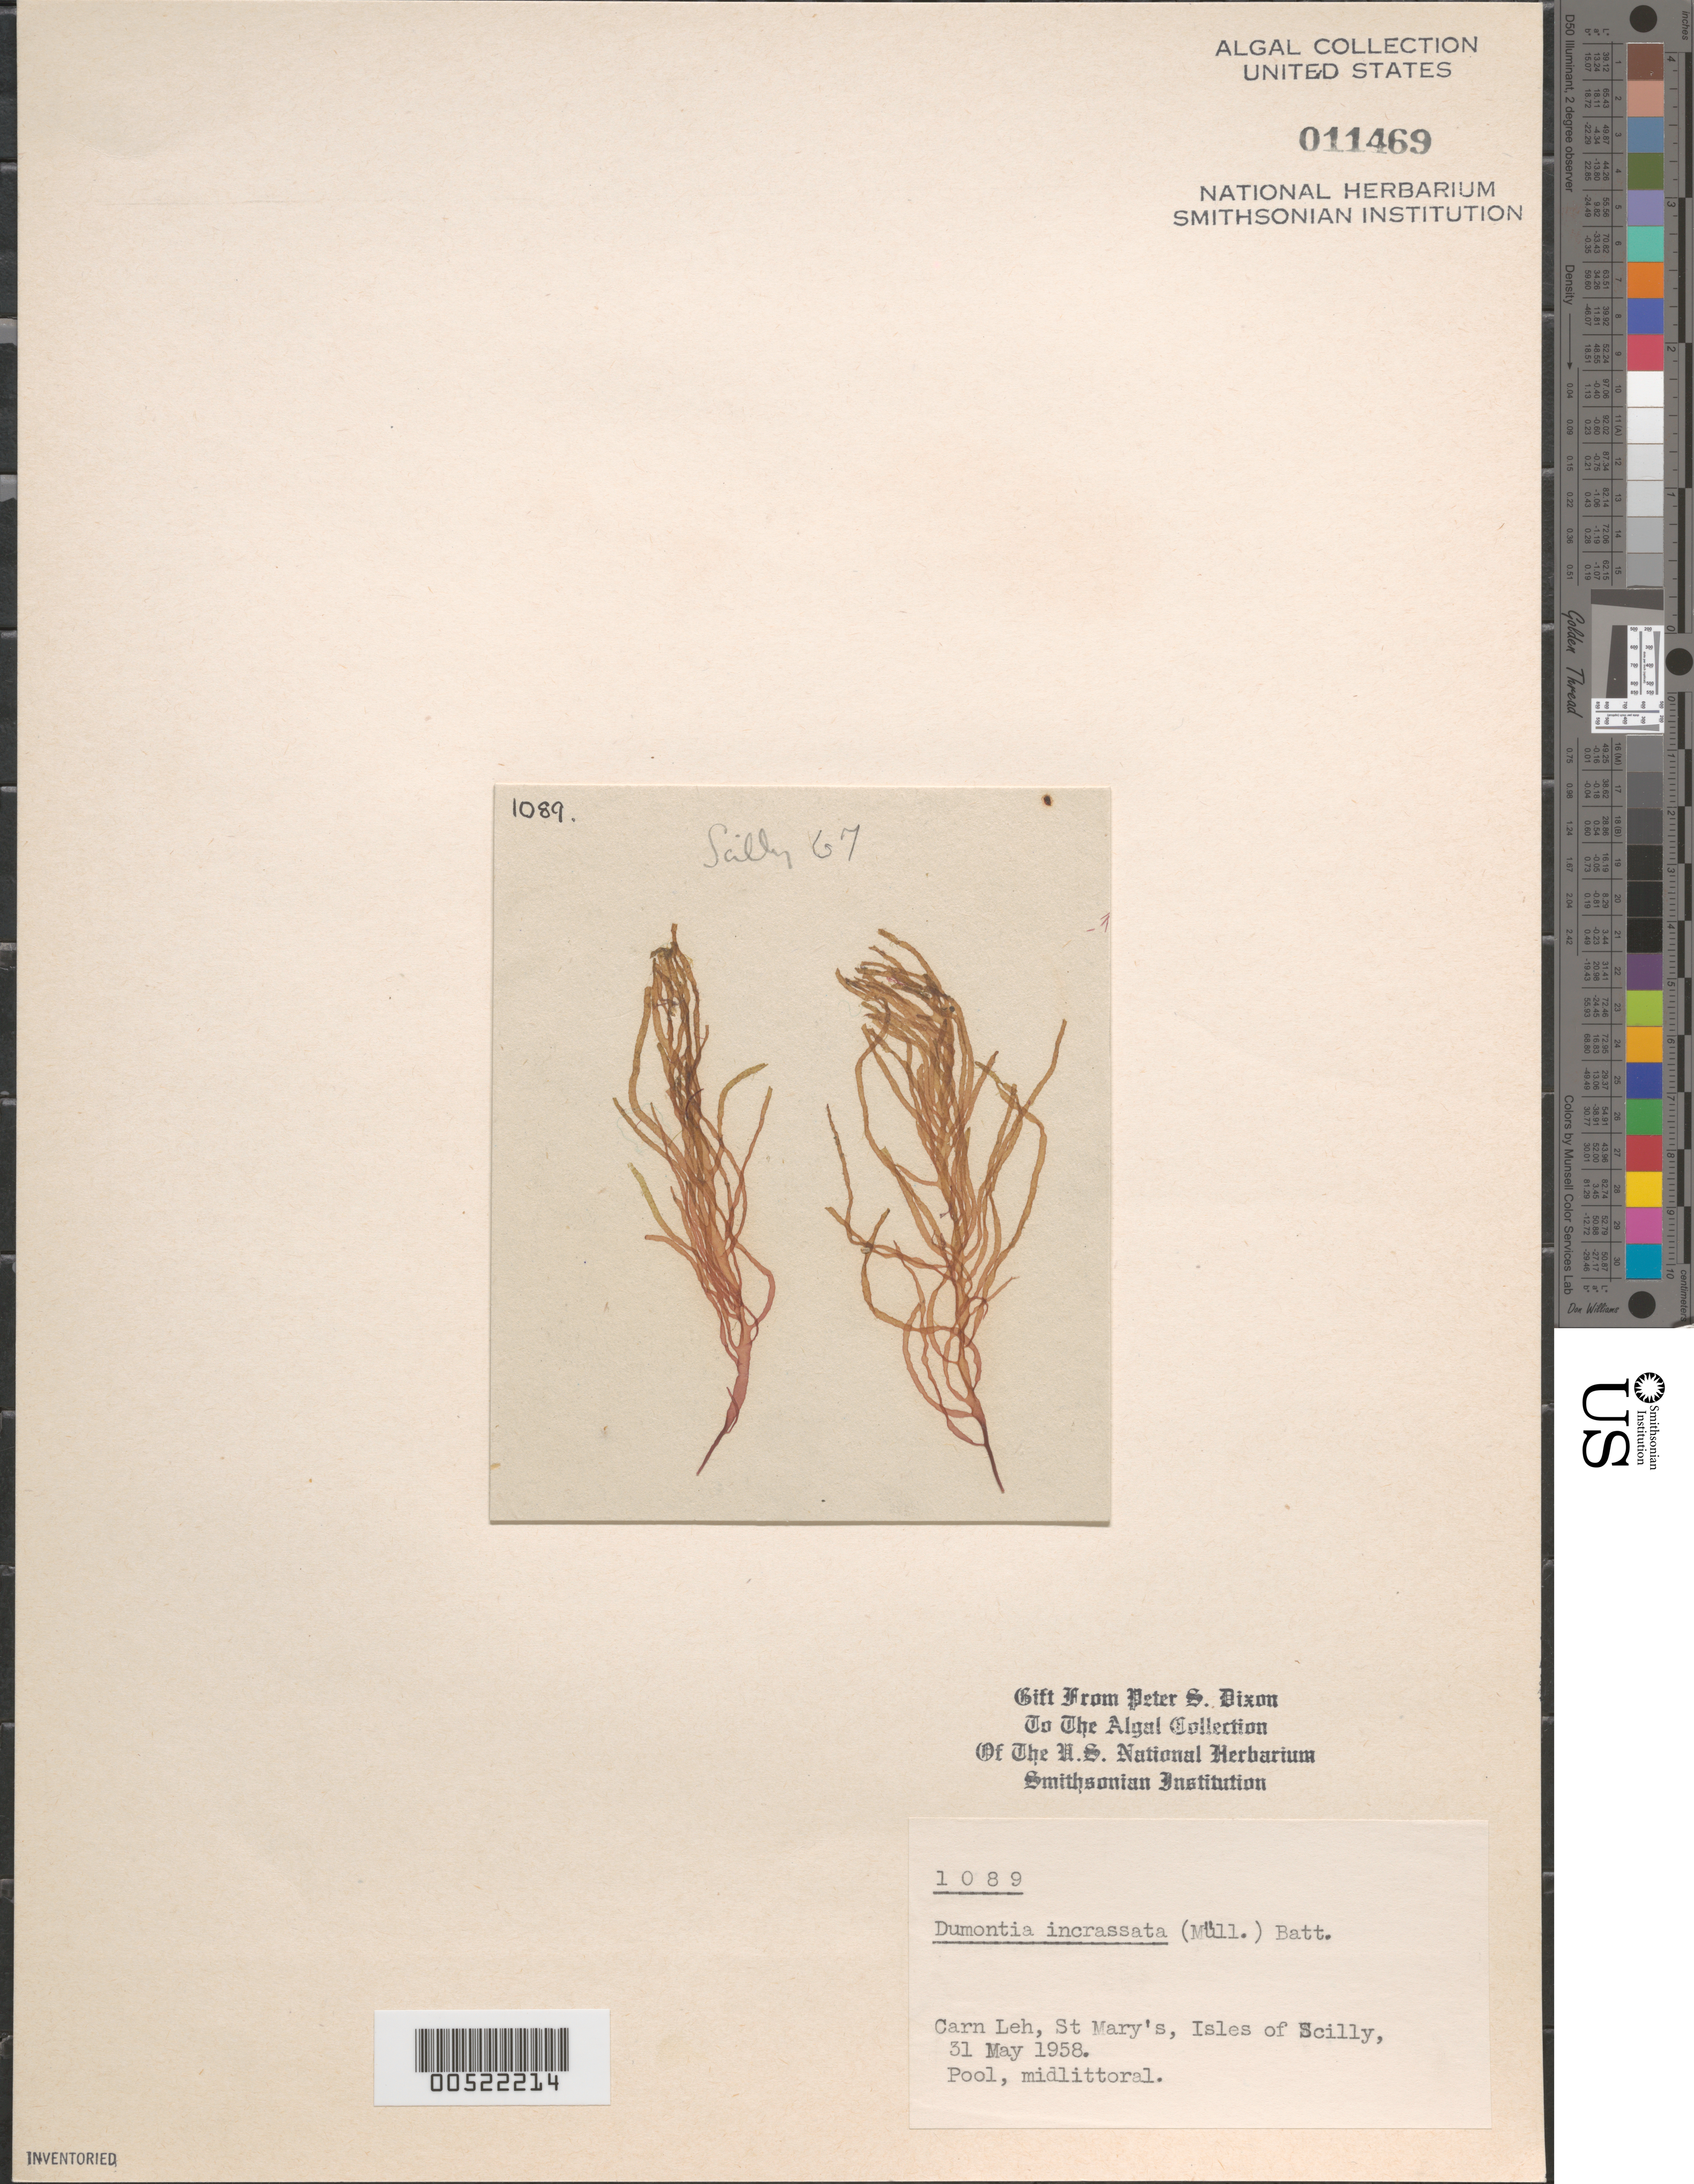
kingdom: Plantae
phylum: Rhodophyta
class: Florideophyceae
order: Gigartinales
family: Dumontiaceae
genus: Dumontia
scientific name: Dumontia contorta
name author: (S.G. Gmel.) Rupr.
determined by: Algae name updating Project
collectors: P. S. Dixon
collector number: PSD 1089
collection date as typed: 31 May 1958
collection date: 1958-05-31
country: United Kingdom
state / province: England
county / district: Council of the Isles of Scilly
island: St. Mary's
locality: Carn Leh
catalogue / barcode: US 11469